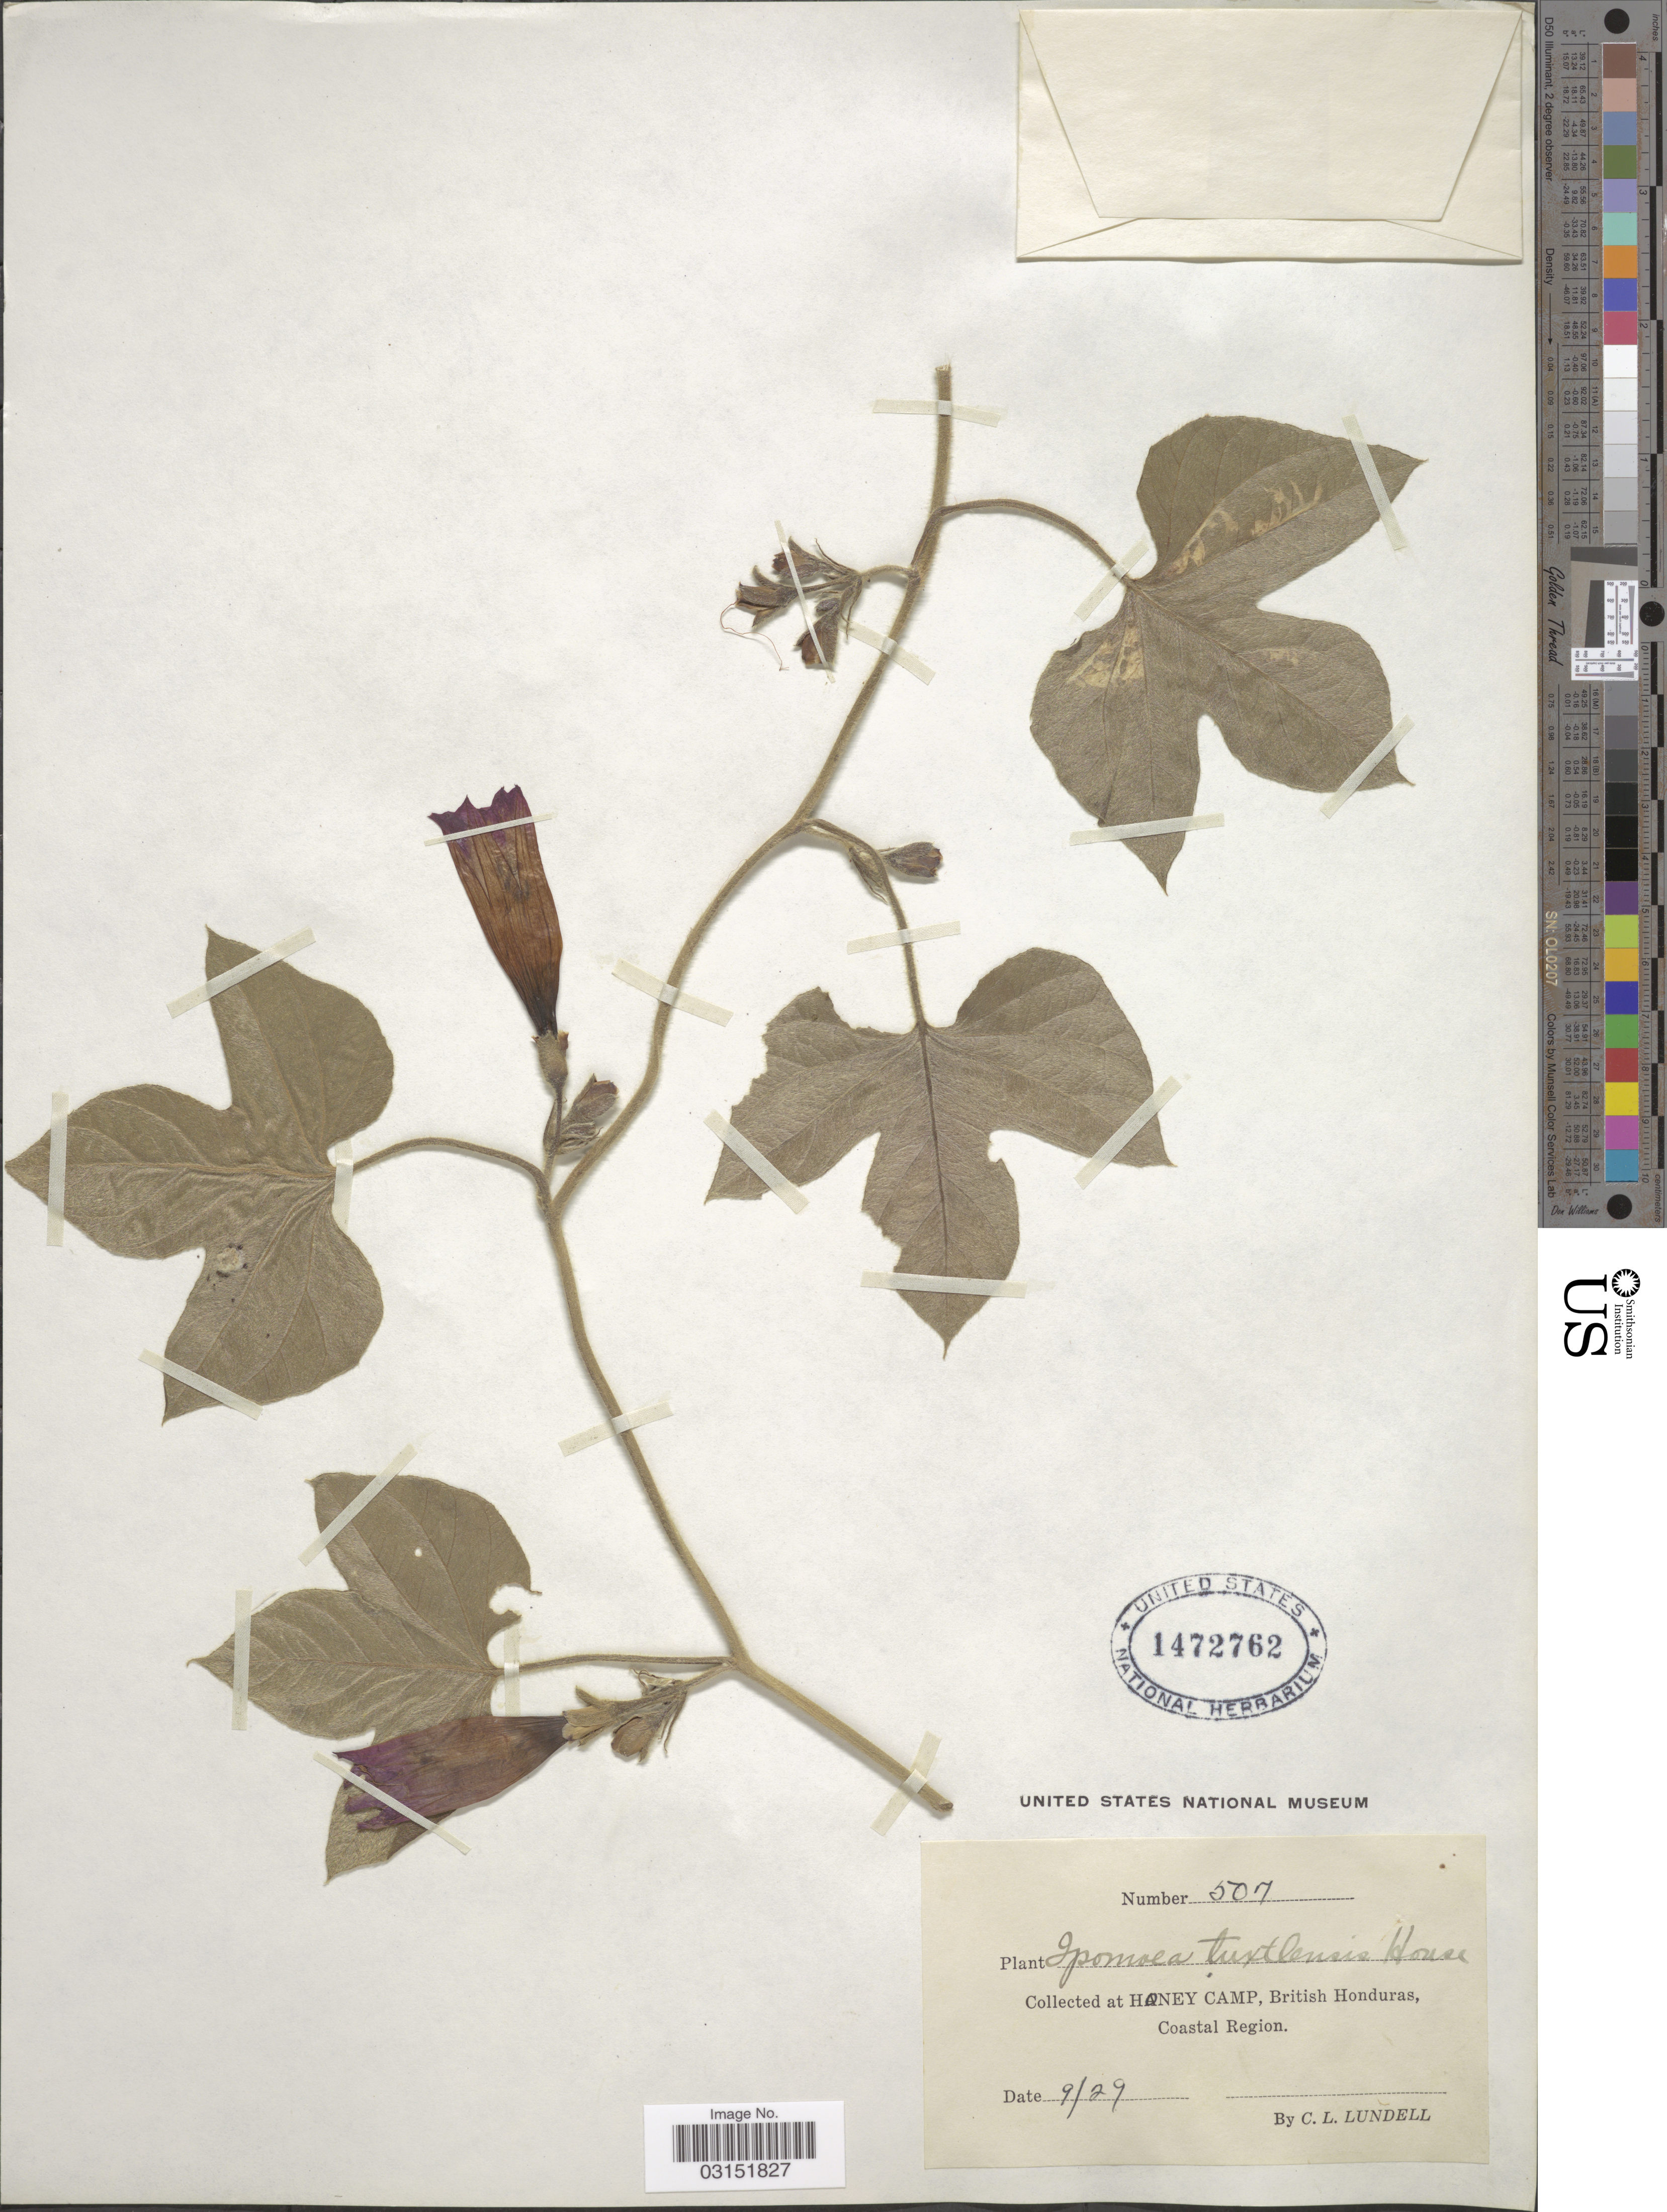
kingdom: Plantae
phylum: Tracheophyta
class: Magnoliopsida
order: Solanales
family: Convolvulaceae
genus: Ipomoea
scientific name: Ipomoea tuxtlensis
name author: House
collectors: C. L. Lundell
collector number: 507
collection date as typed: Transcribed d/m/y: /9/29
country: Belize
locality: Honey Camp, British Honduras, Coastal Region.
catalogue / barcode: US 1472762